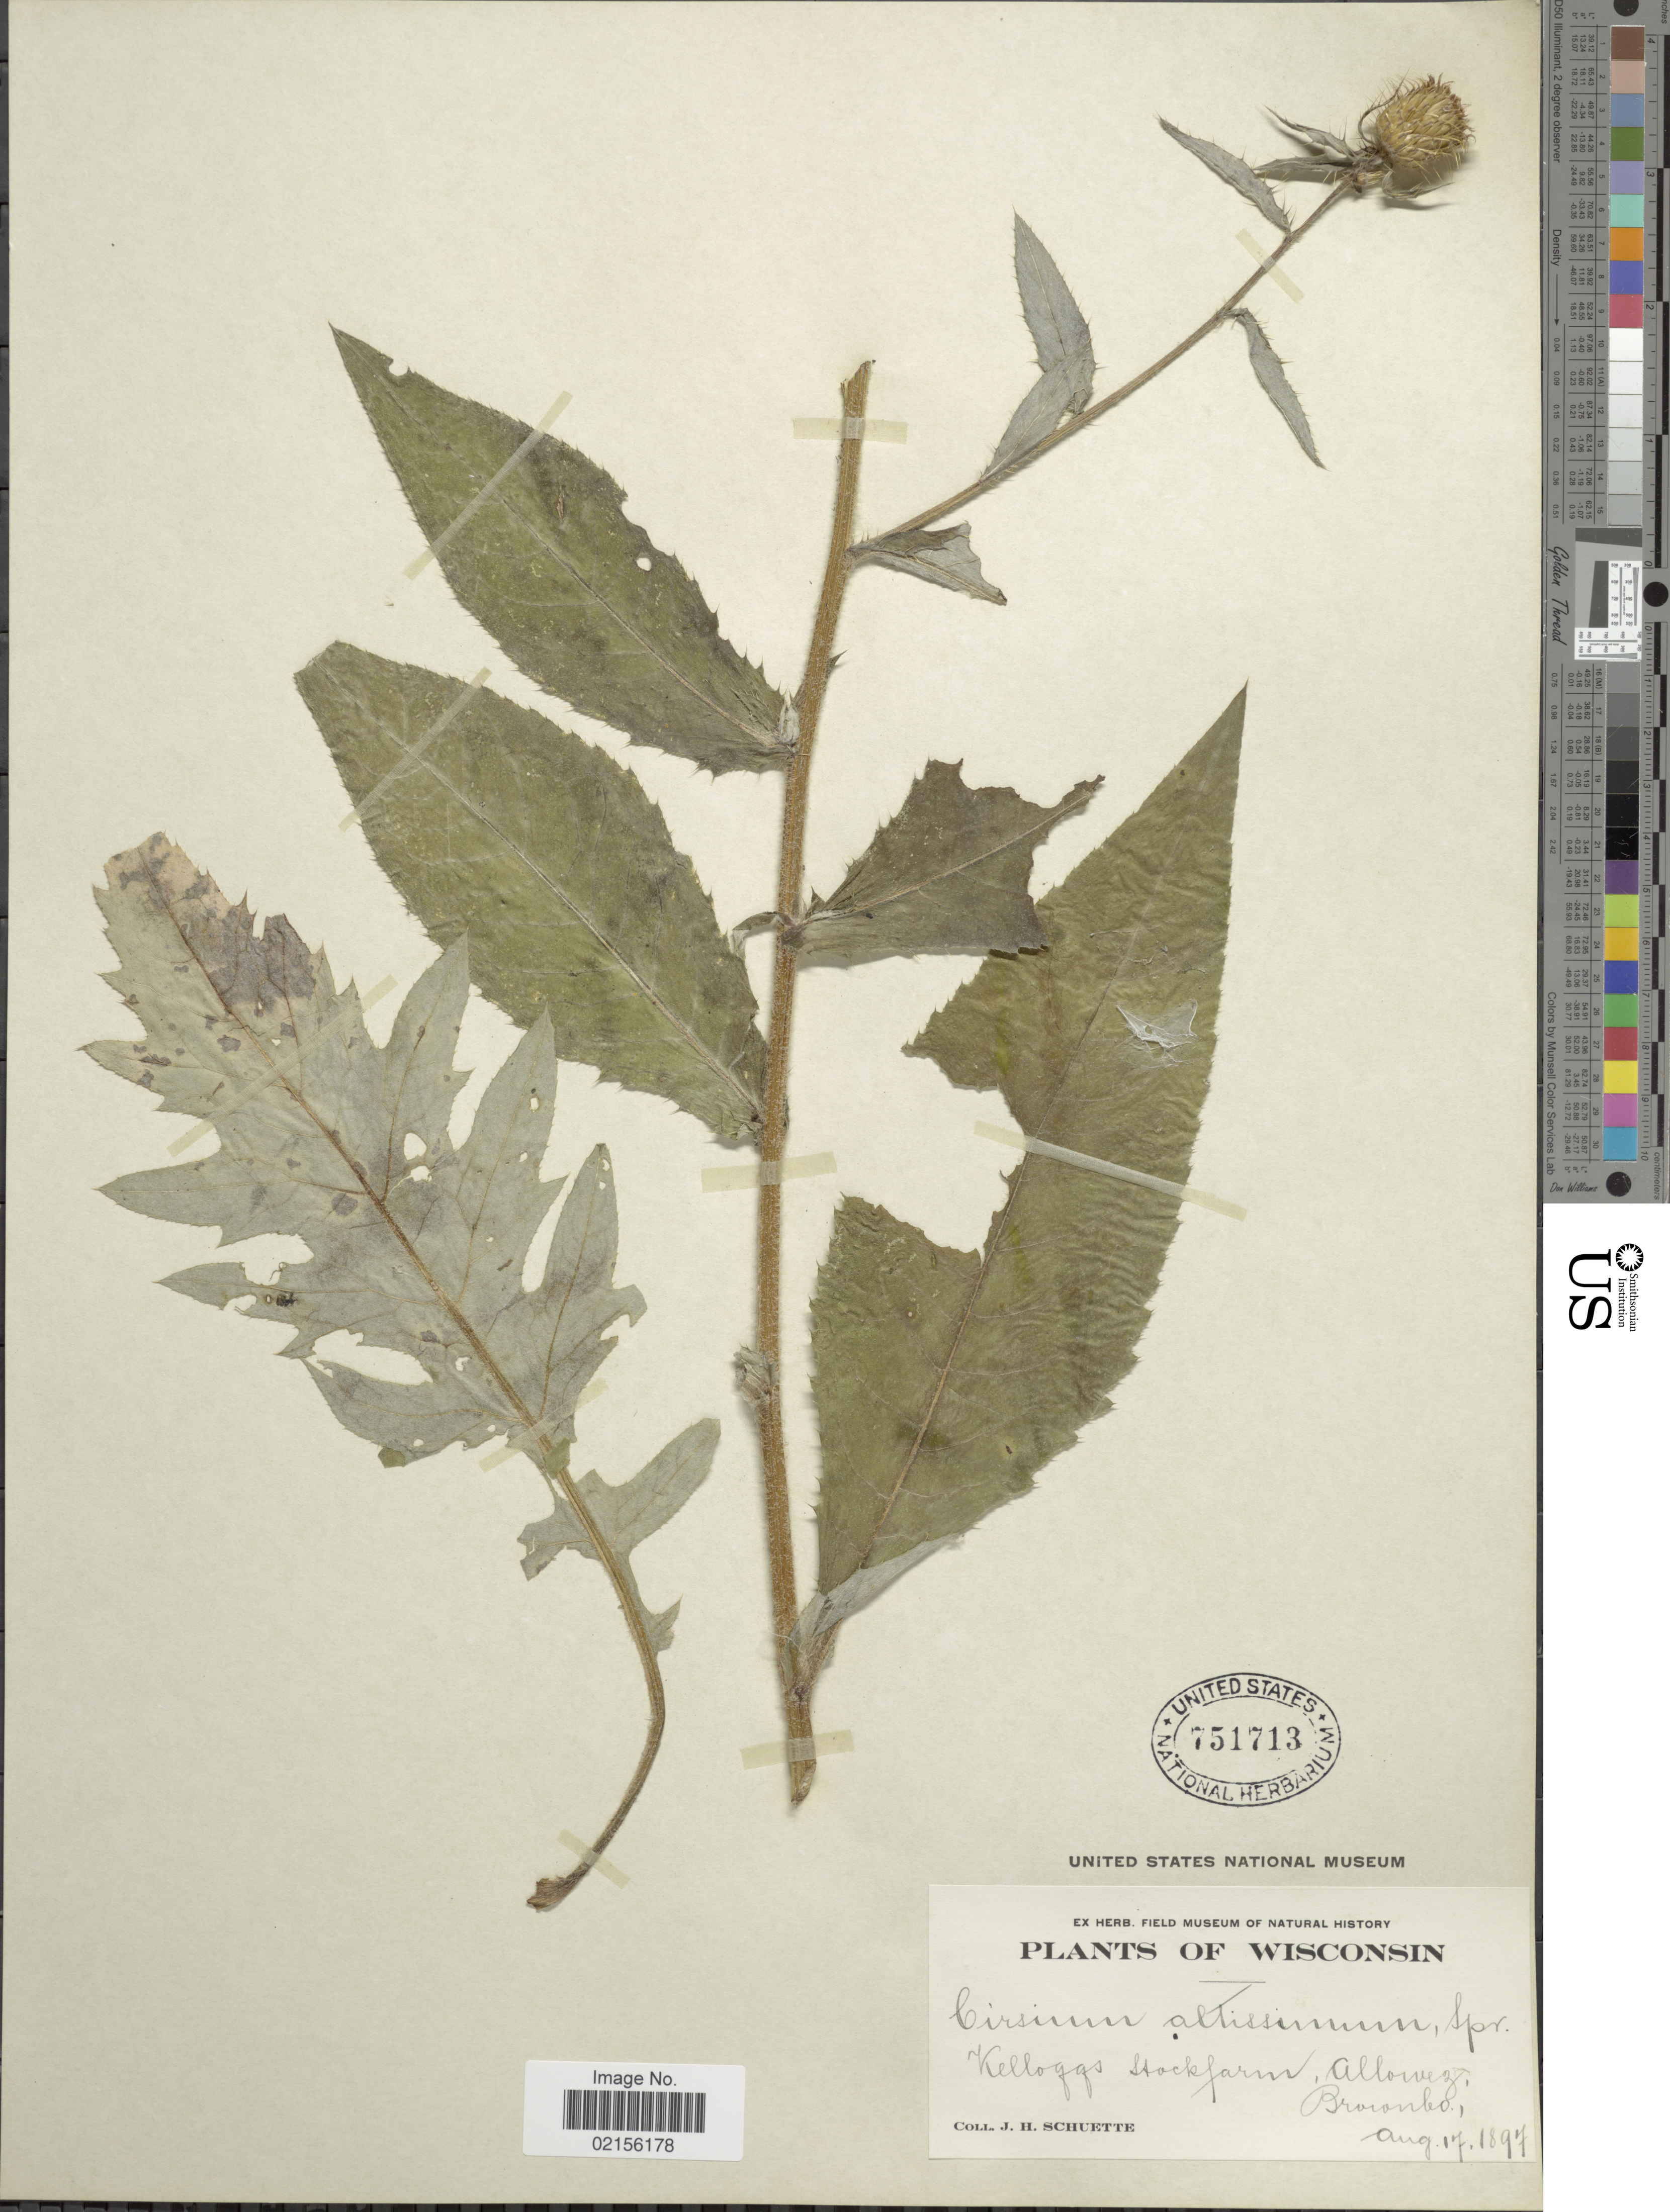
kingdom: Plantae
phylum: Tracheophyta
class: Magnoliopsida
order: Asterales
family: Asteraceae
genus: Cirsium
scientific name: Cirsium altissimum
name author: (L.) Spreng.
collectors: J. H. Schuette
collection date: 1897-08-17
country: United States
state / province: Wisconsin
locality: Kelloggs Stockfarm, Allowezt, Brown Co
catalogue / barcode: US 751713